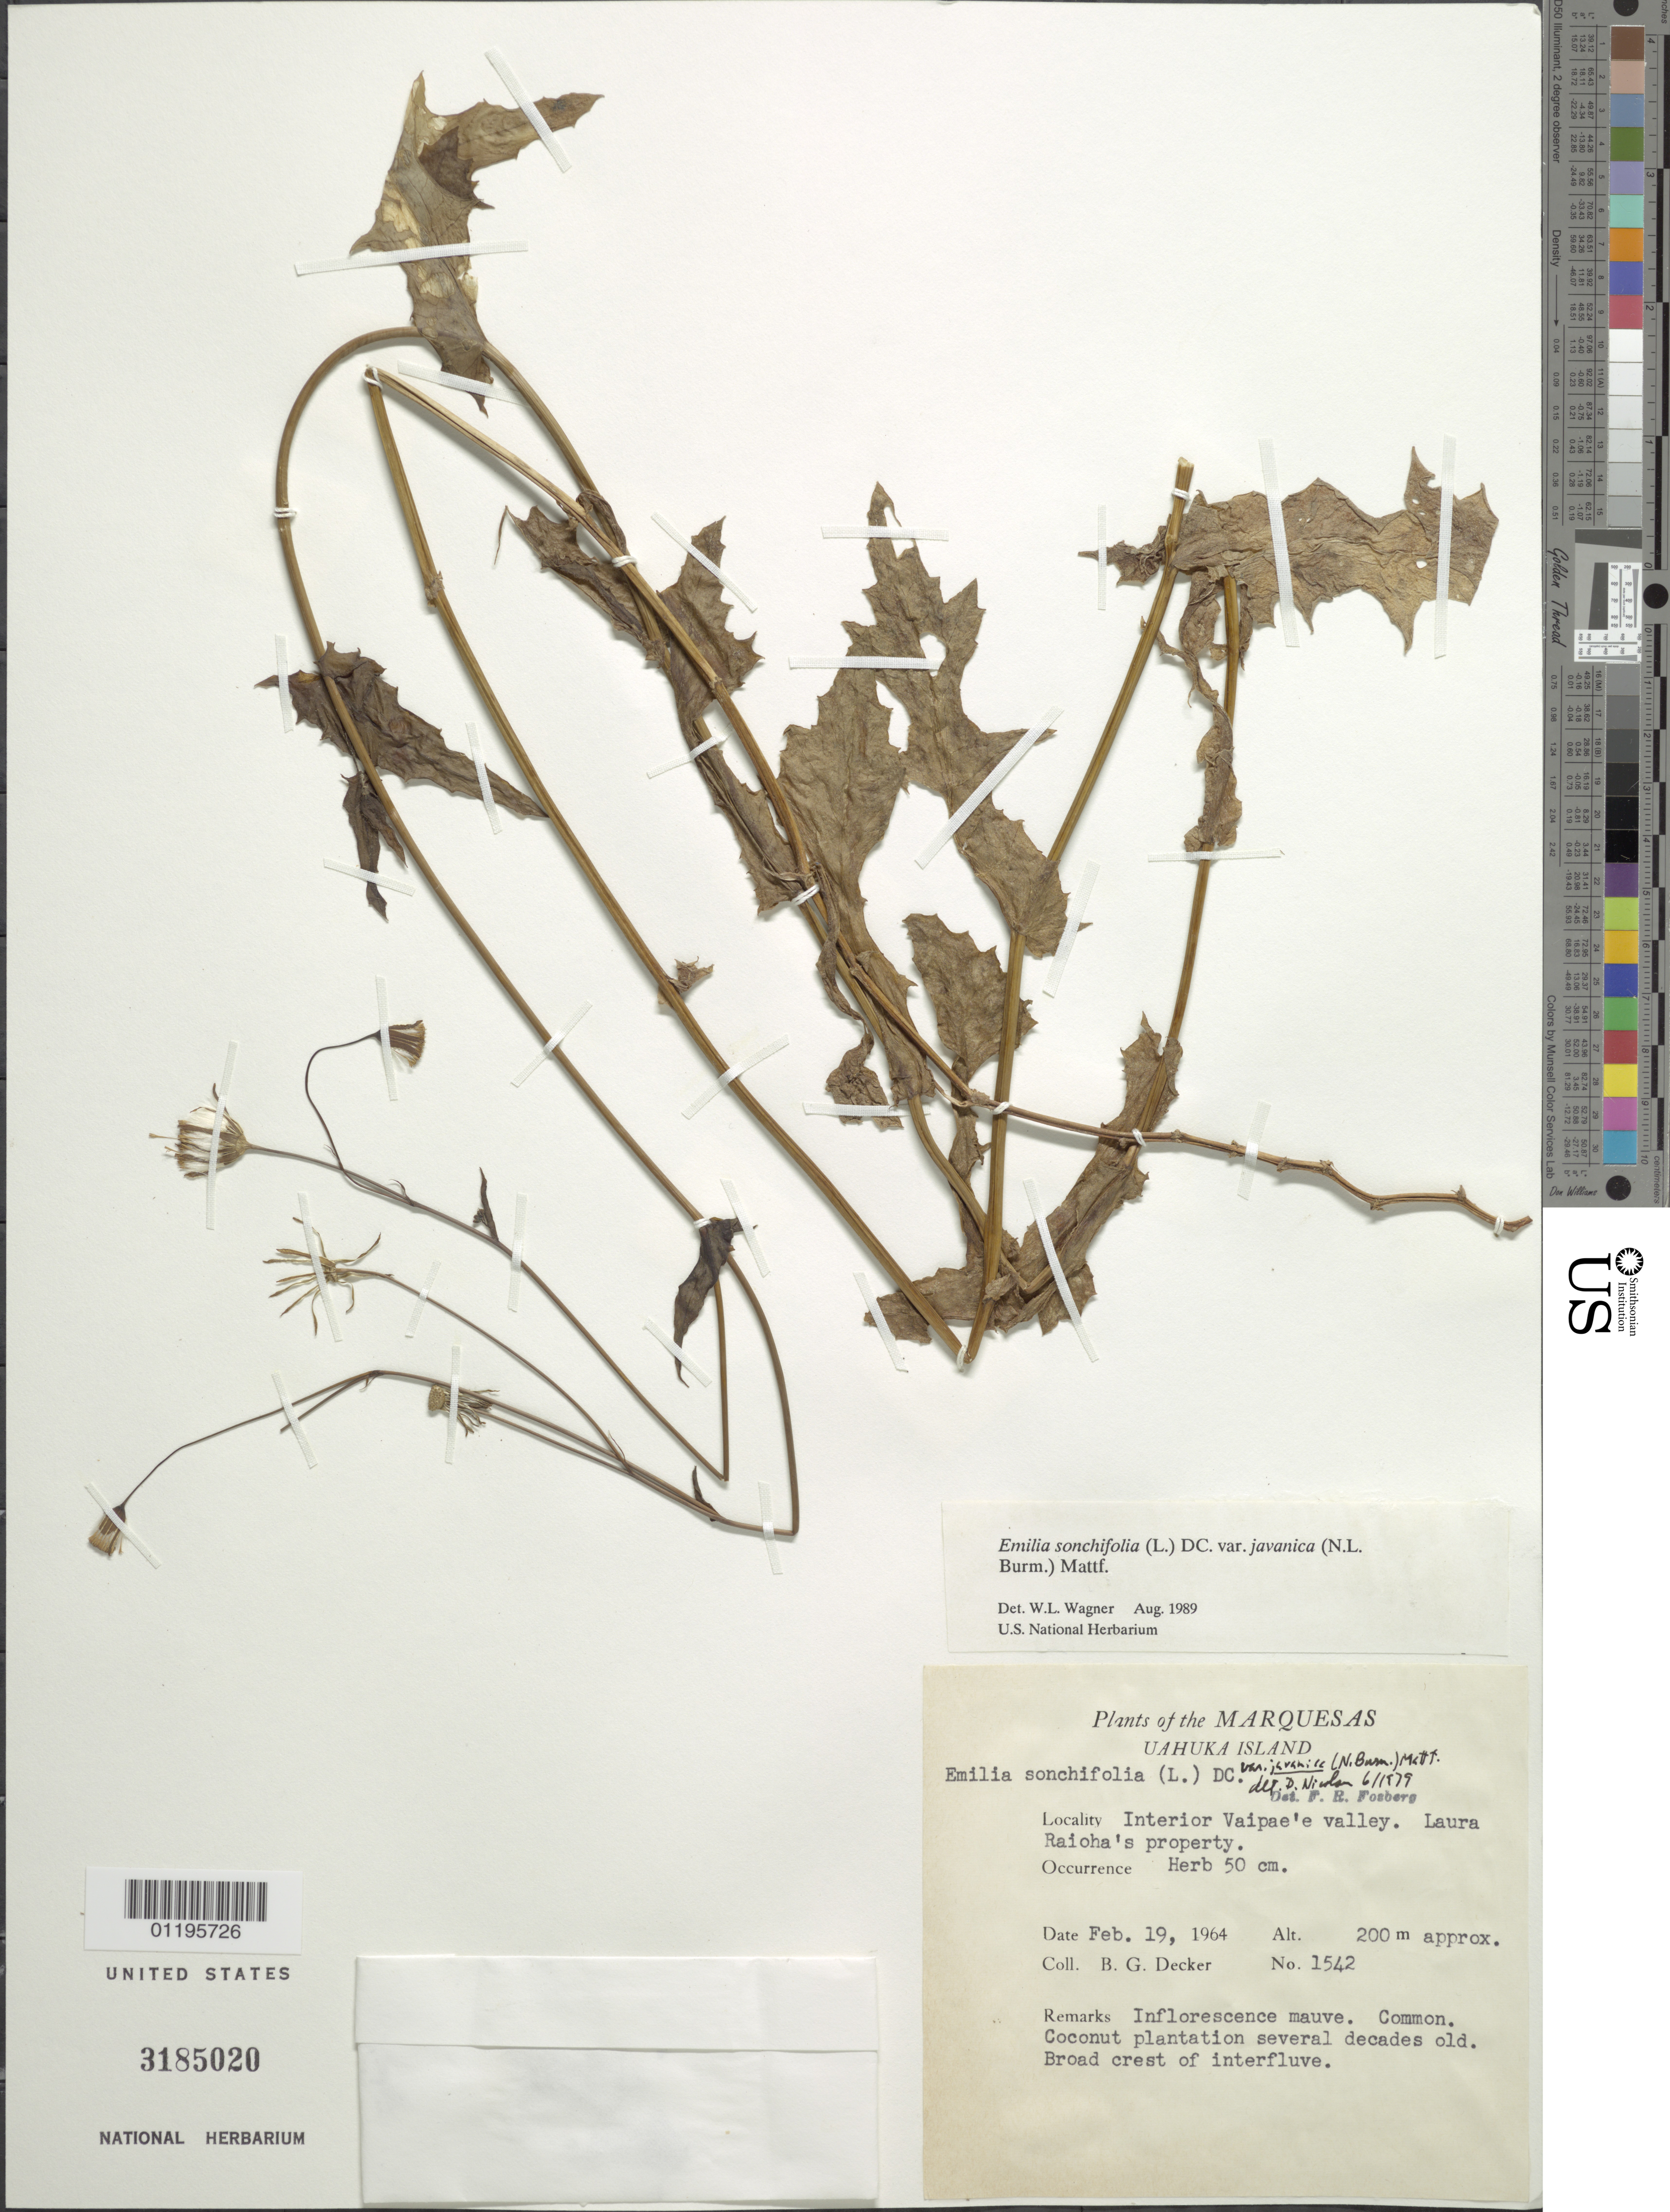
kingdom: Plantae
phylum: Tracheophyta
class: Magnoliopsida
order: Asterales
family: Asteraceae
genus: Emilia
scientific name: Emilia sonchifolia var. javanica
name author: (Burm. f.) Mattf.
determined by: Wagner, W. L., (BOT), Smithsonian Institution - National Museum of Natural History (UNITED STATES)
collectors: B. G. Decker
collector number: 1542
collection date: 1964-02-19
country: French Polynesia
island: Ua Huka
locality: interior Vaipae'e Valley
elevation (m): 200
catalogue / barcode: US 3185020